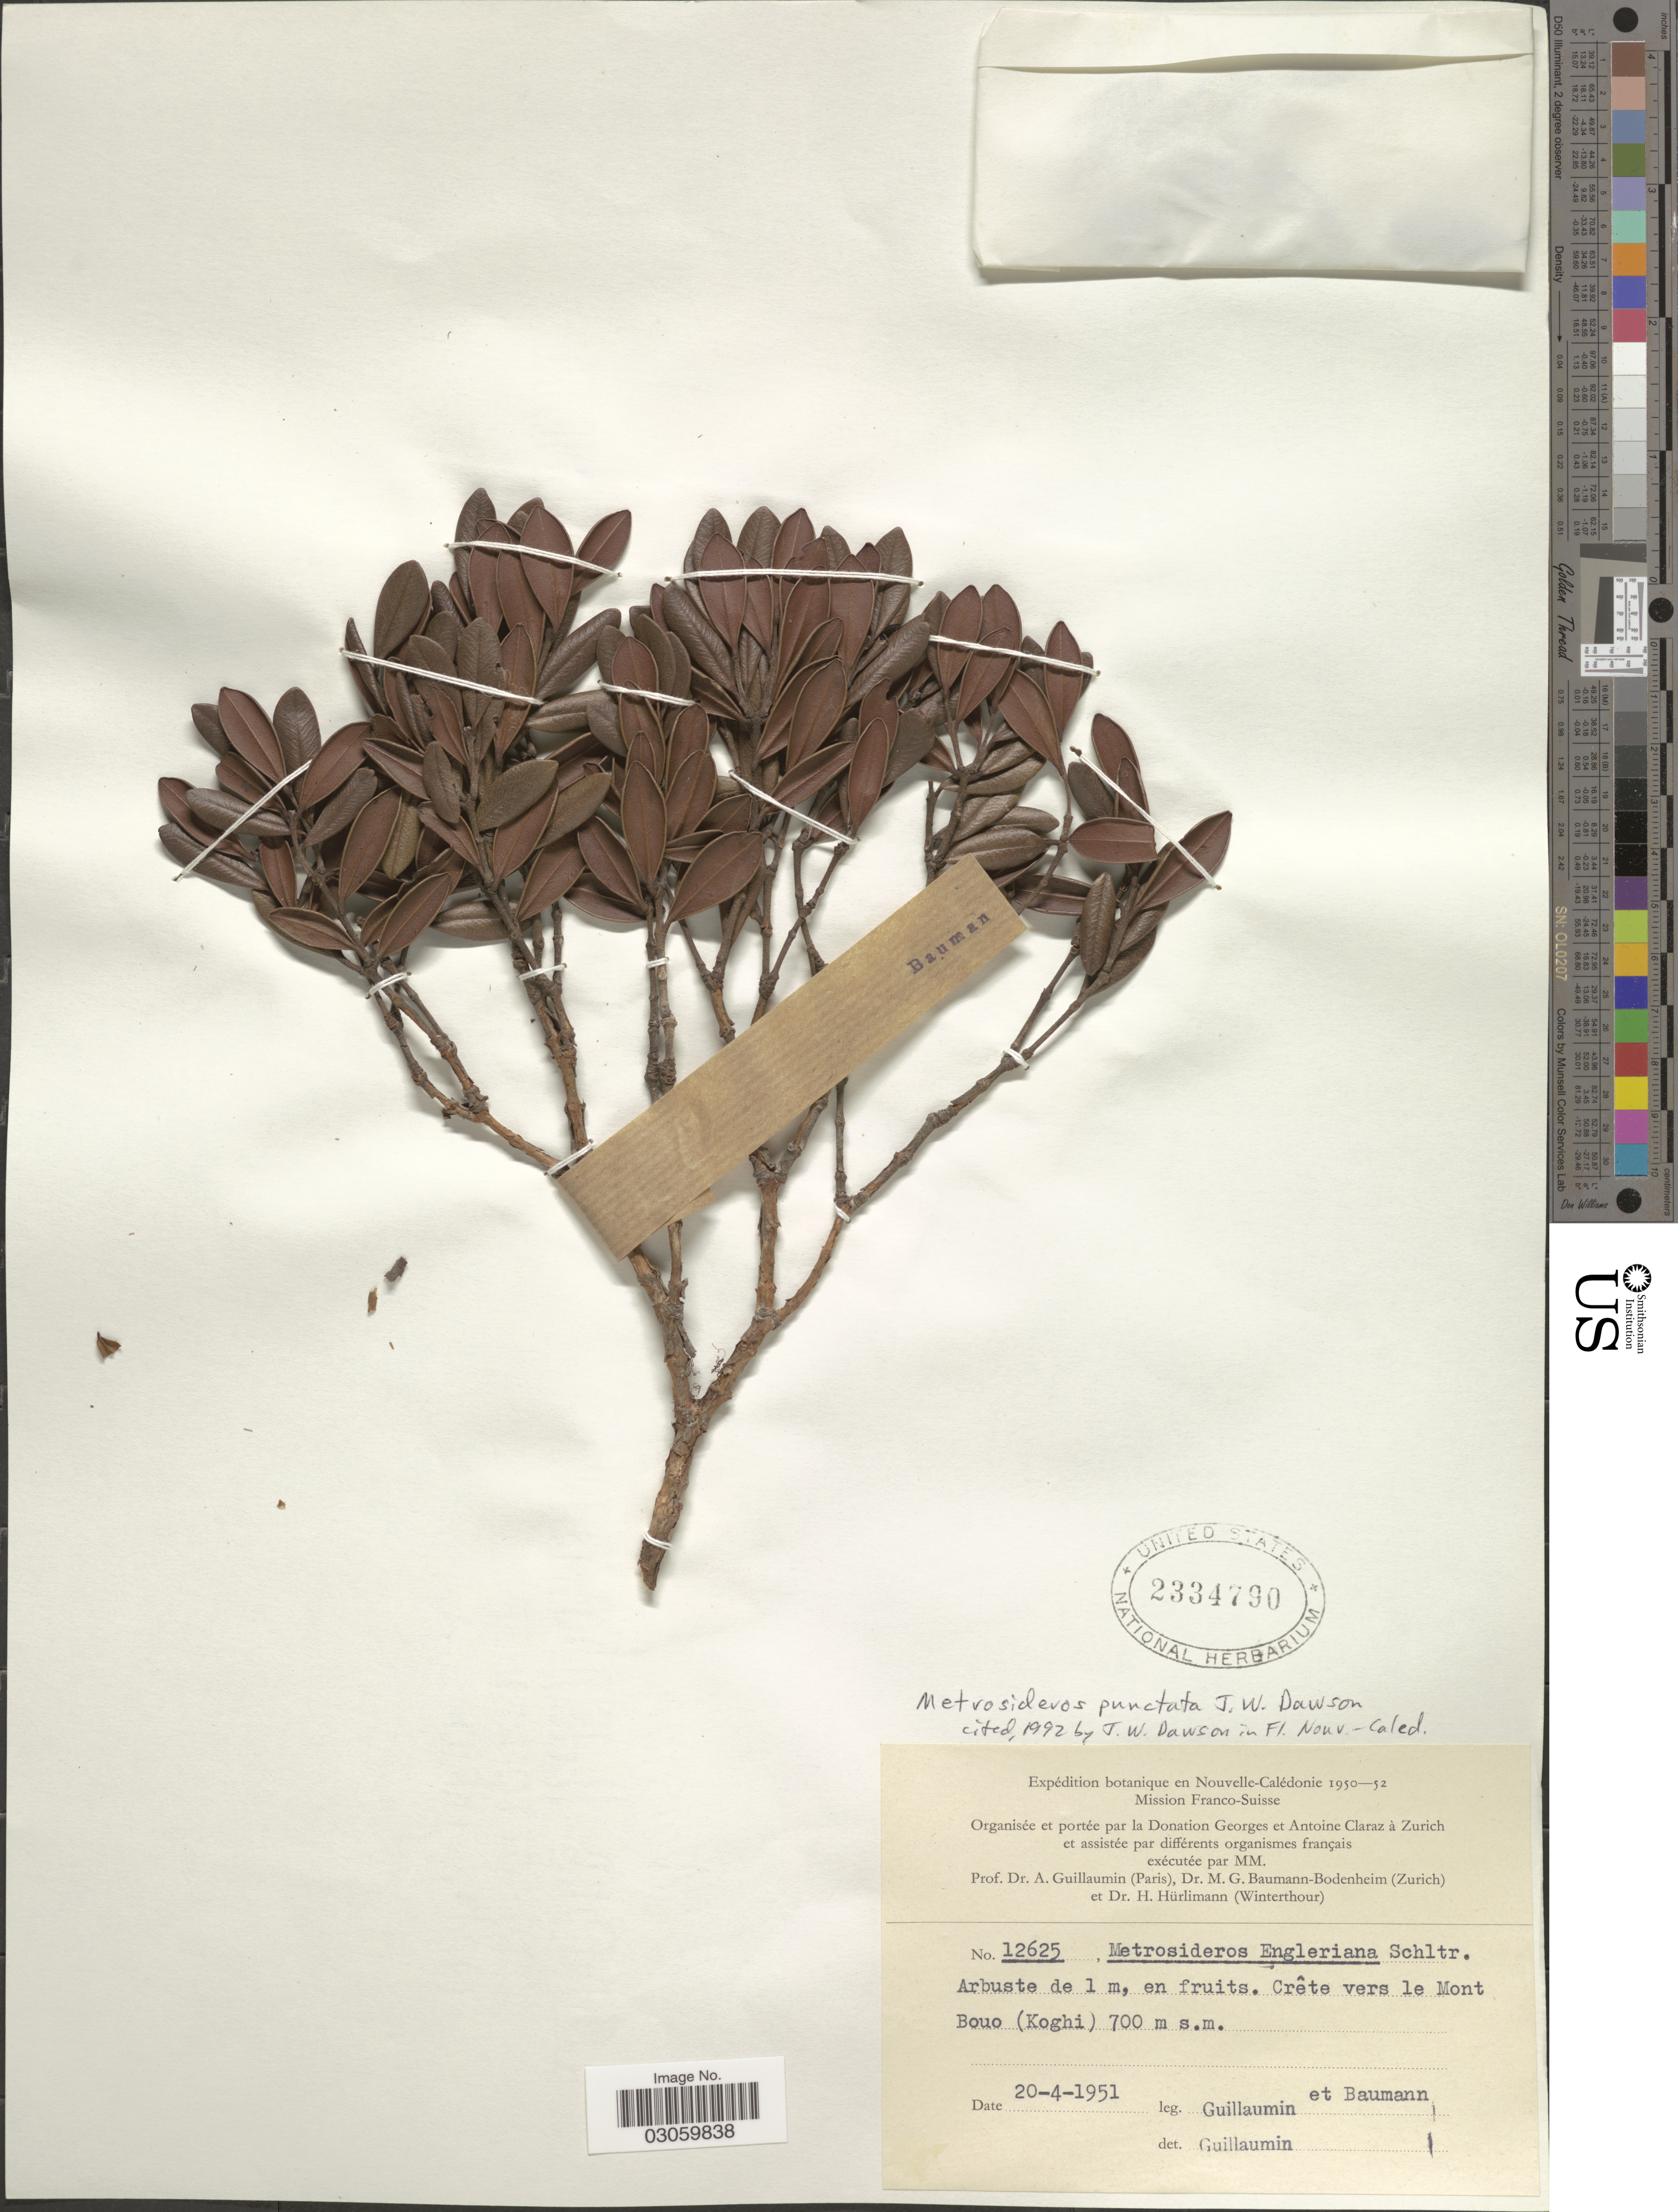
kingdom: Plantae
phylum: Tracheophyta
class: Magnoliopsida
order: Myrtales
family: Myrtaceae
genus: Metrosideros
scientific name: Metrosideros punctata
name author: J.W. Dawson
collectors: A. Guillaumin & M. G. Baumann-Bodenheim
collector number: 12625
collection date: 1951-04-20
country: New Caledonia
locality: Crête vers le Mont Bouo (Koghi).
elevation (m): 700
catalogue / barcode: US 2334790